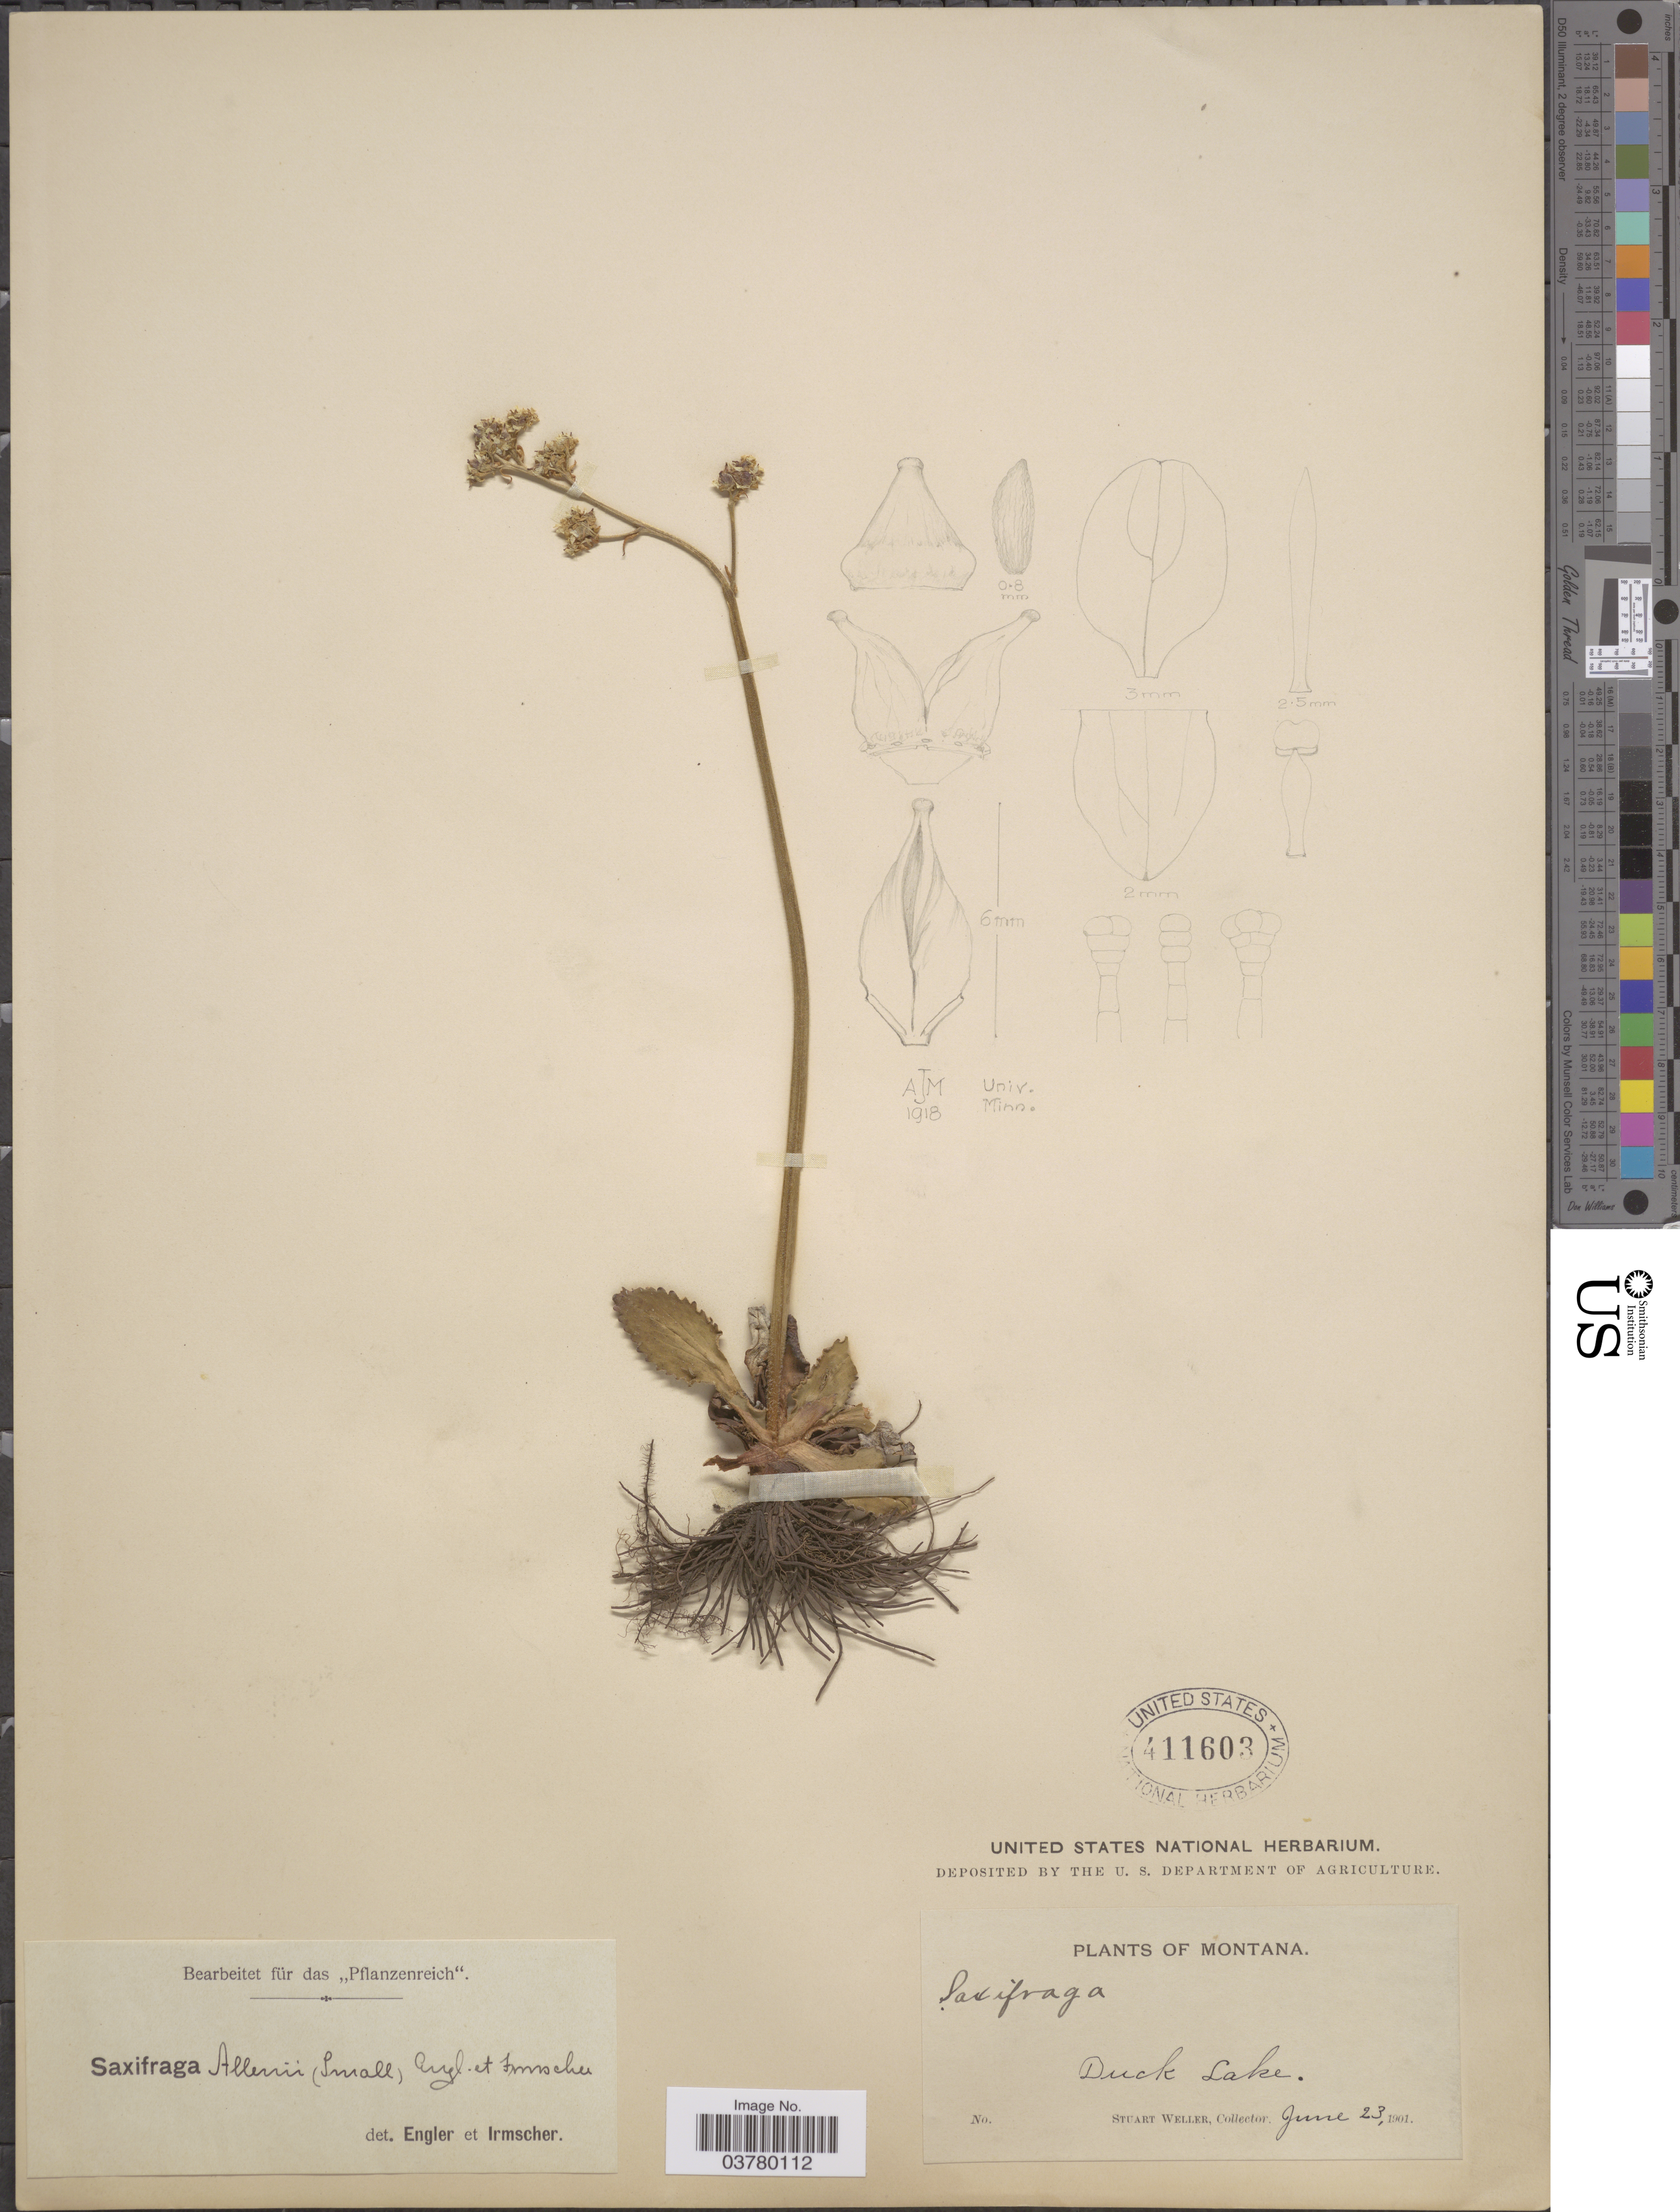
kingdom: Plantae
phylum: Tracheophyta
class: Magnoliopsida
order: Saxifragales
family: Saxifragaceae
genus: Micranthes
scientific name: Micranthes occidentalis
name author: (S. Watson) Small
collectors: S. Weller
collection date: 1901-06-23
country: United States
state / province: Montana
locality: Duck Lake.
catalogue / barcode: US 411603